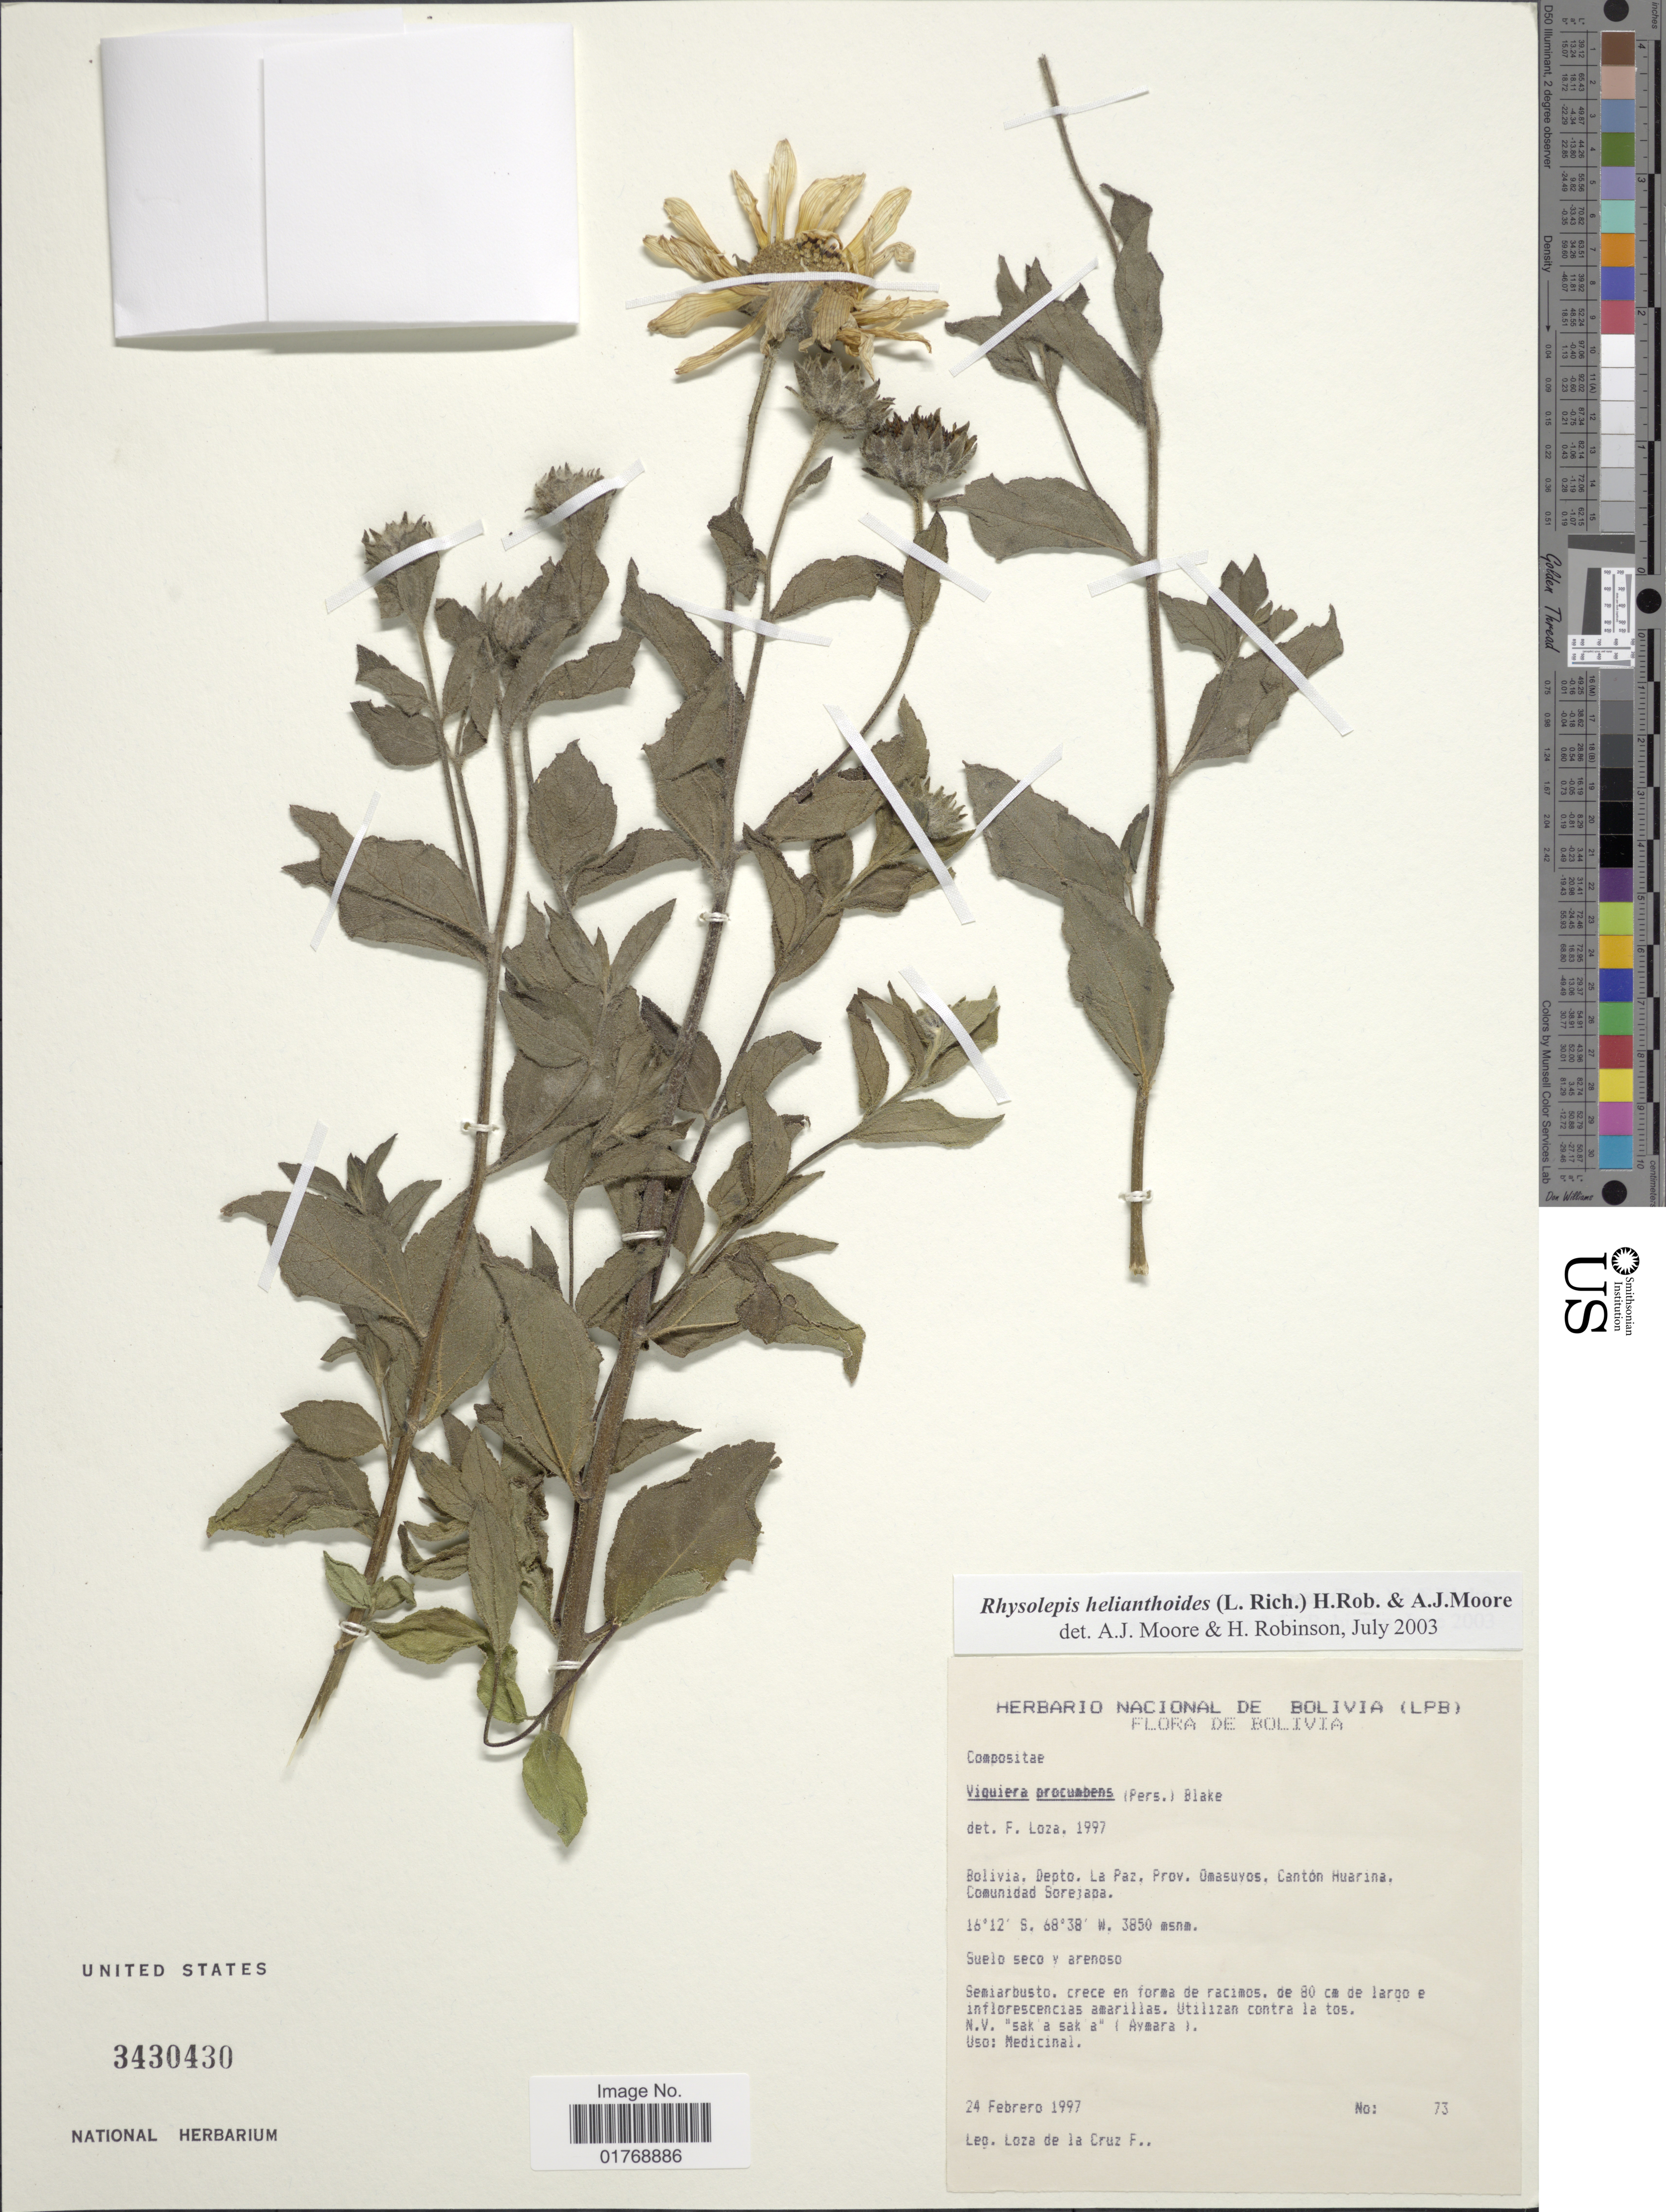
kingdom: Plantae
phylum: Tracheophyta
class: Magnoliopsida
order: Asterales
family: Asteraceae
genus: Viguiera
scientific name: Viguiera procumbens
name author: (Pers.) S.F. Blake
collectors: L. de la Cruz fil.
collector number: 73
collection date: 1997-02-24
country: Bolivia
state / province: La Paz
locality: Bolivia. Depto. La Paz, Prov. Omasuyos, Cantón Huarina. Comunidad Sorejapa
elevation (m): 3850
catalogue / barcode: US 3430430